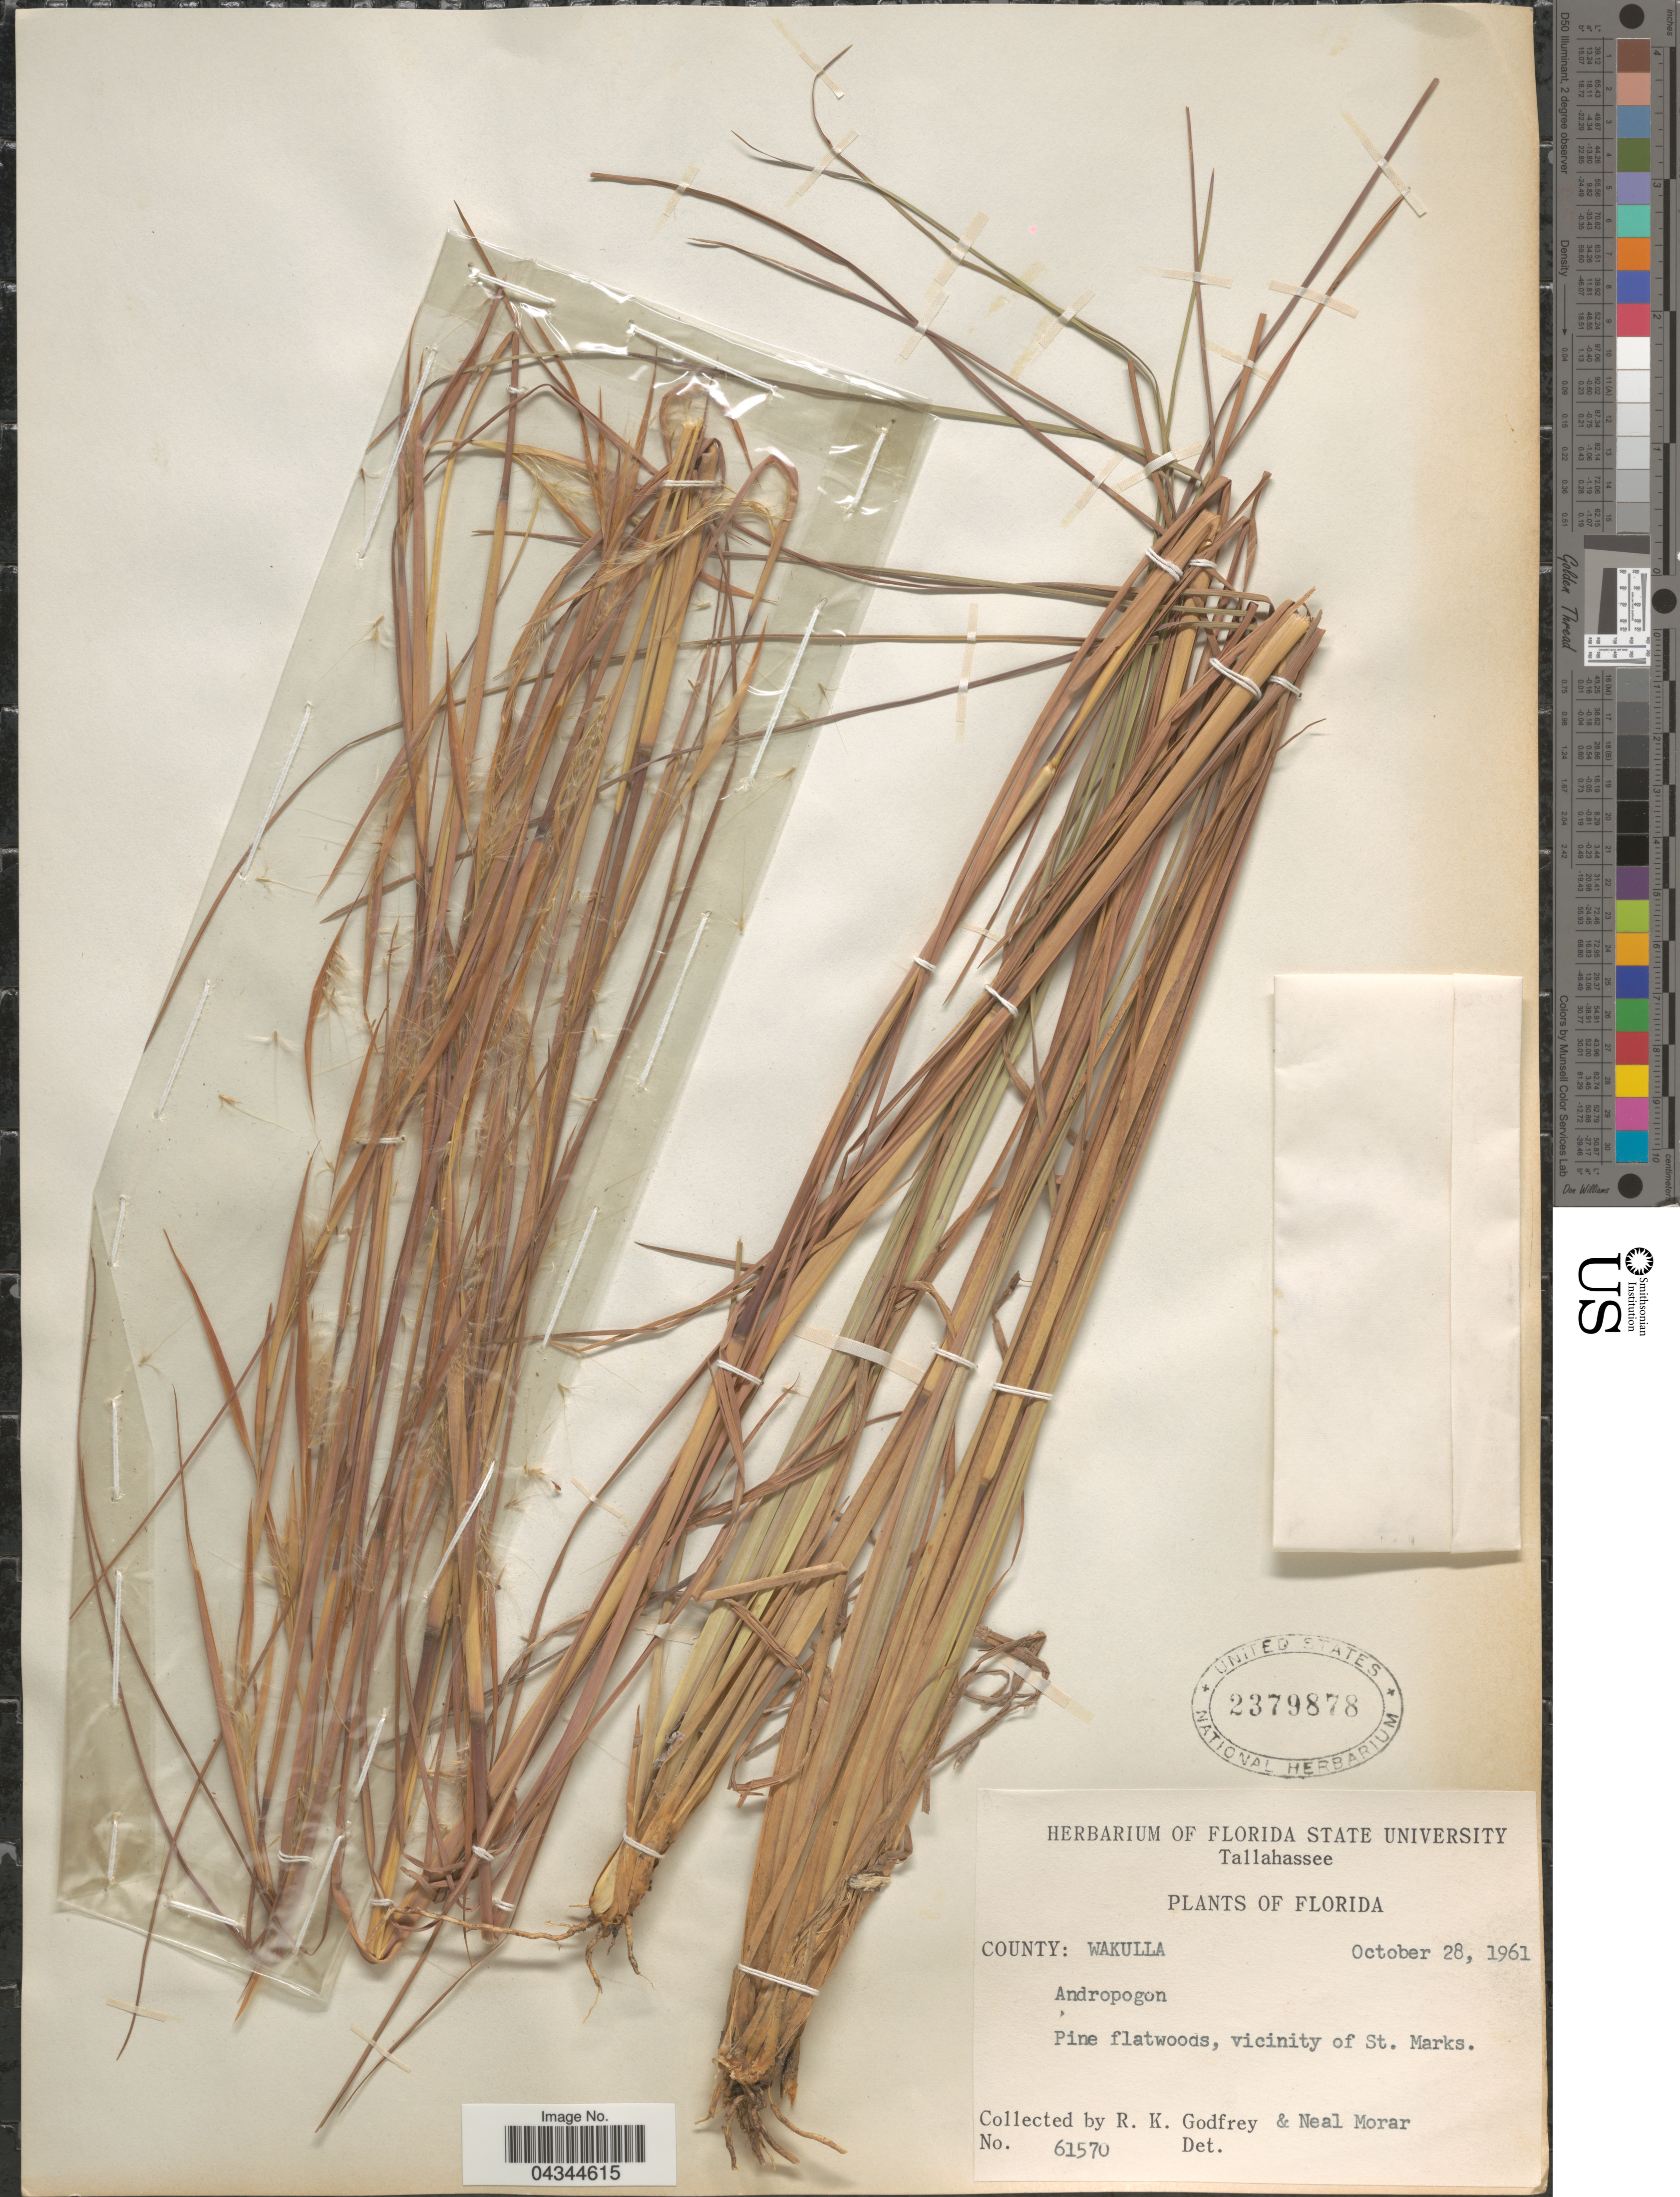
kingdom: Plantae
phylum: Tracheophyta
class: Liliopsida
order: Poales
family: Poaceae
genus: Andropogon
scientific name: Andropogon sp.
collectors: R. K. Godfrey & N. Morar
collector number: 61570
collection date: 1961-10-28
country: United States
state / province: Florida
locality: County: Wakulla. Pine flatwoods, vicinity of St. Marks.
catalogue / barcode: US 2379878